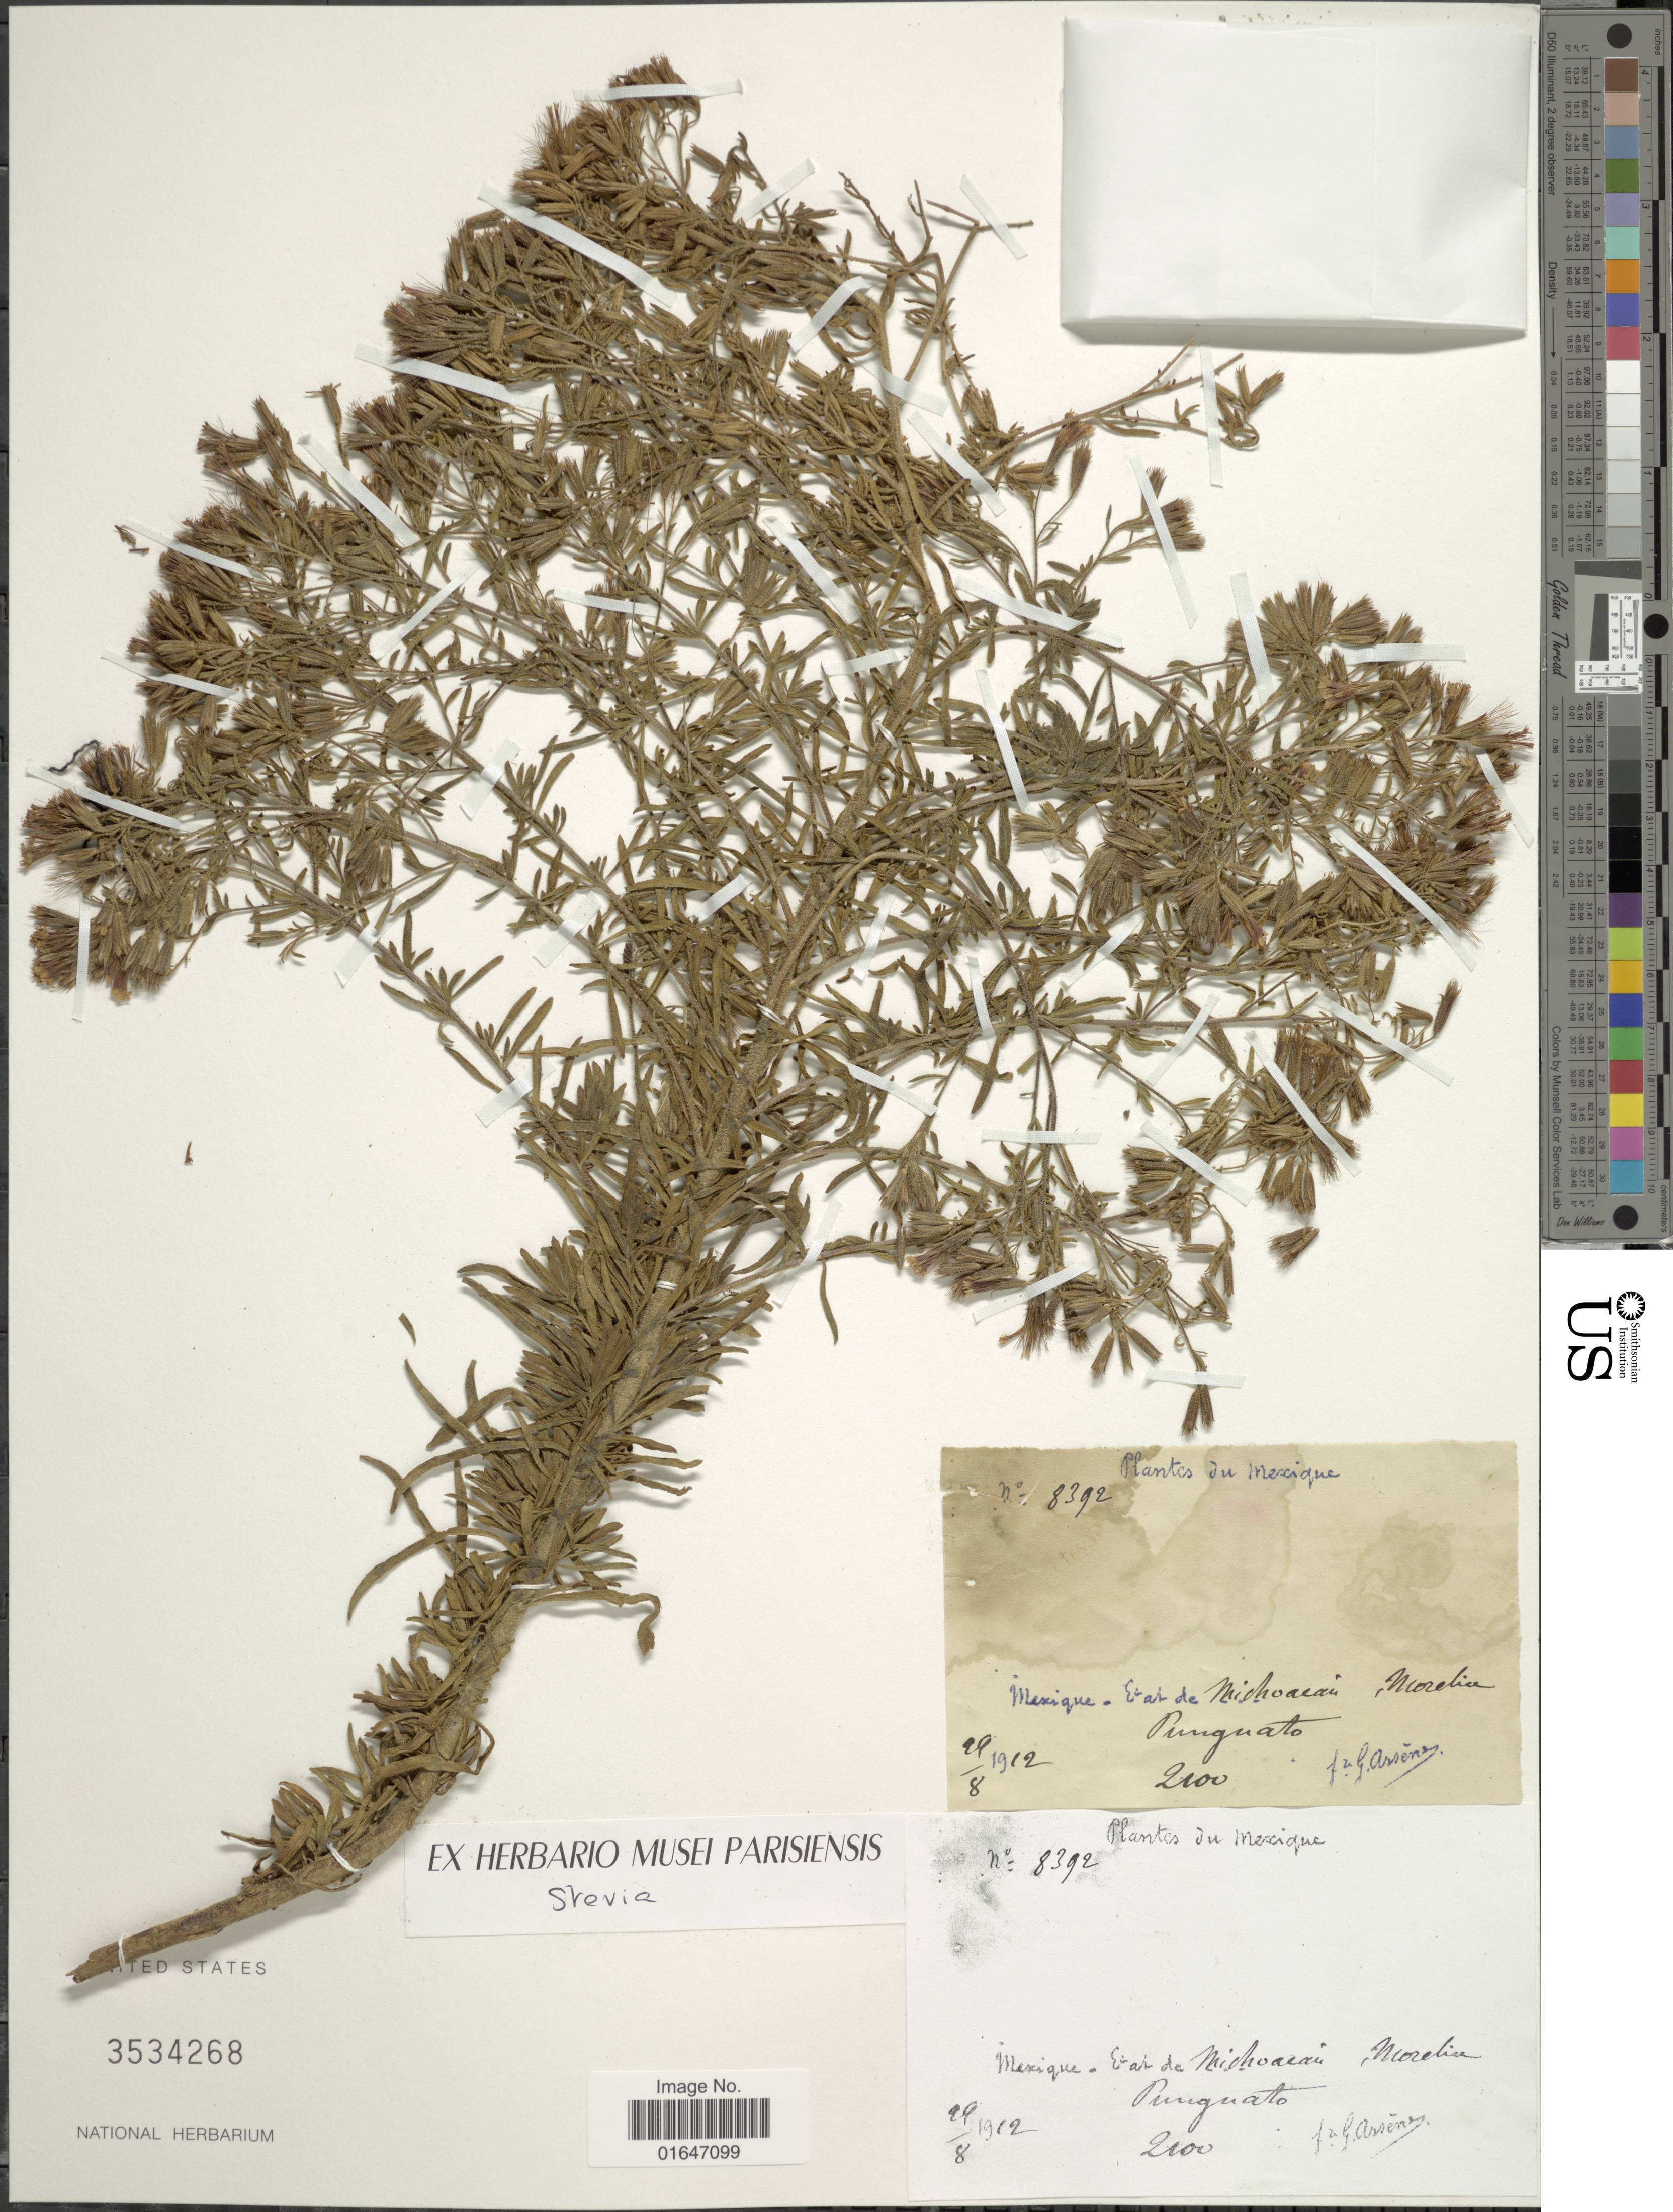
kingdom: Plantae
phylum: Tracheophyta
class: Magnoliopsida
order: Asterales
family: Asteraceae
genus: Stevia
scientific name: Stevia porphyrea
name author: McVaugh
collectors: Bro. G. Arsène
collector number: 8392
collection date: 1912-08-29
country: Mexico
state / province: Michoacán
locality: Esat de Michoacan Mortlina, Punguato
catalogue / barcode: US 3534268